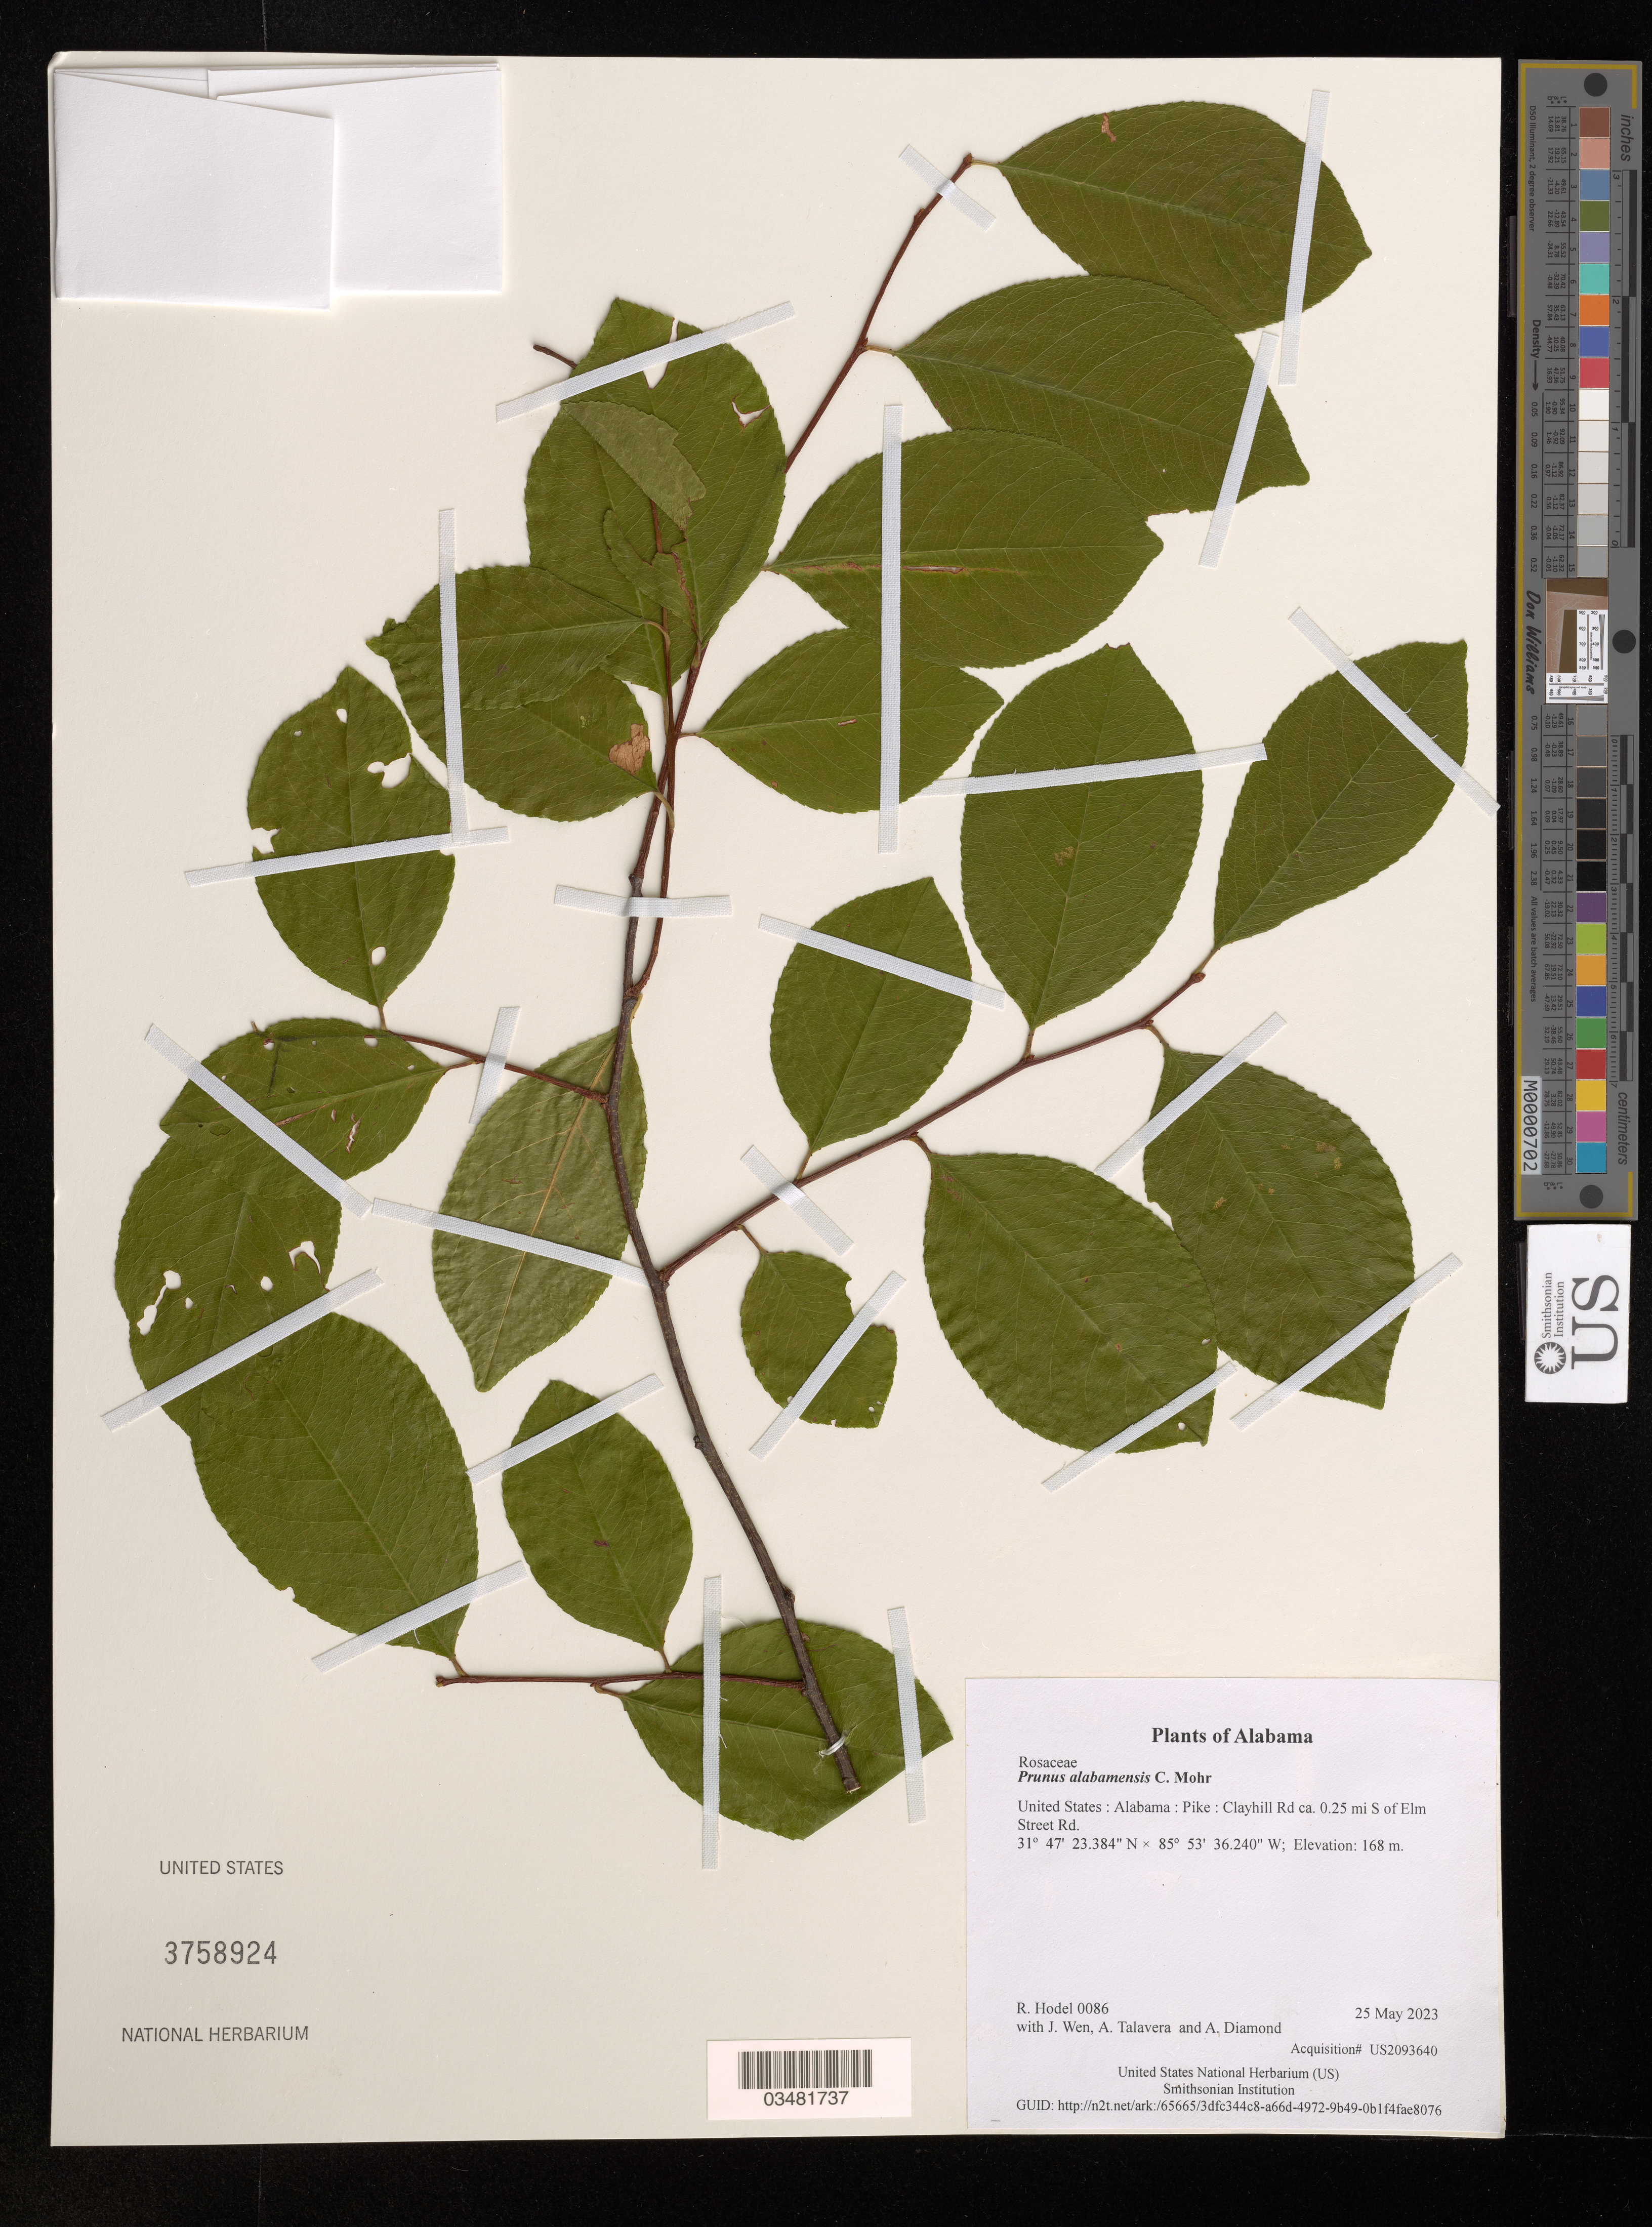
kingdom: Plantae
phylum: Tracheophyta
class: Magnoliopsida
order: Rosales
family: Rosaceae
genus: Prunus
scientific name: Prunus alabamensis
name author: C. Mohr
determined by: Hodel, Richard G. J.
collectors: R. Hodel, J. Wen, A. Talavera & A. Diamond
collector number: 0086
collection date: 2023-05-25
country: United States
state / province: Alabama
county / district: Pike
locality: Clayhill Rd ca. 0.25 mi S of Elm Street Rd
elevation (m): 168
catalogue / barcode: US 3758924